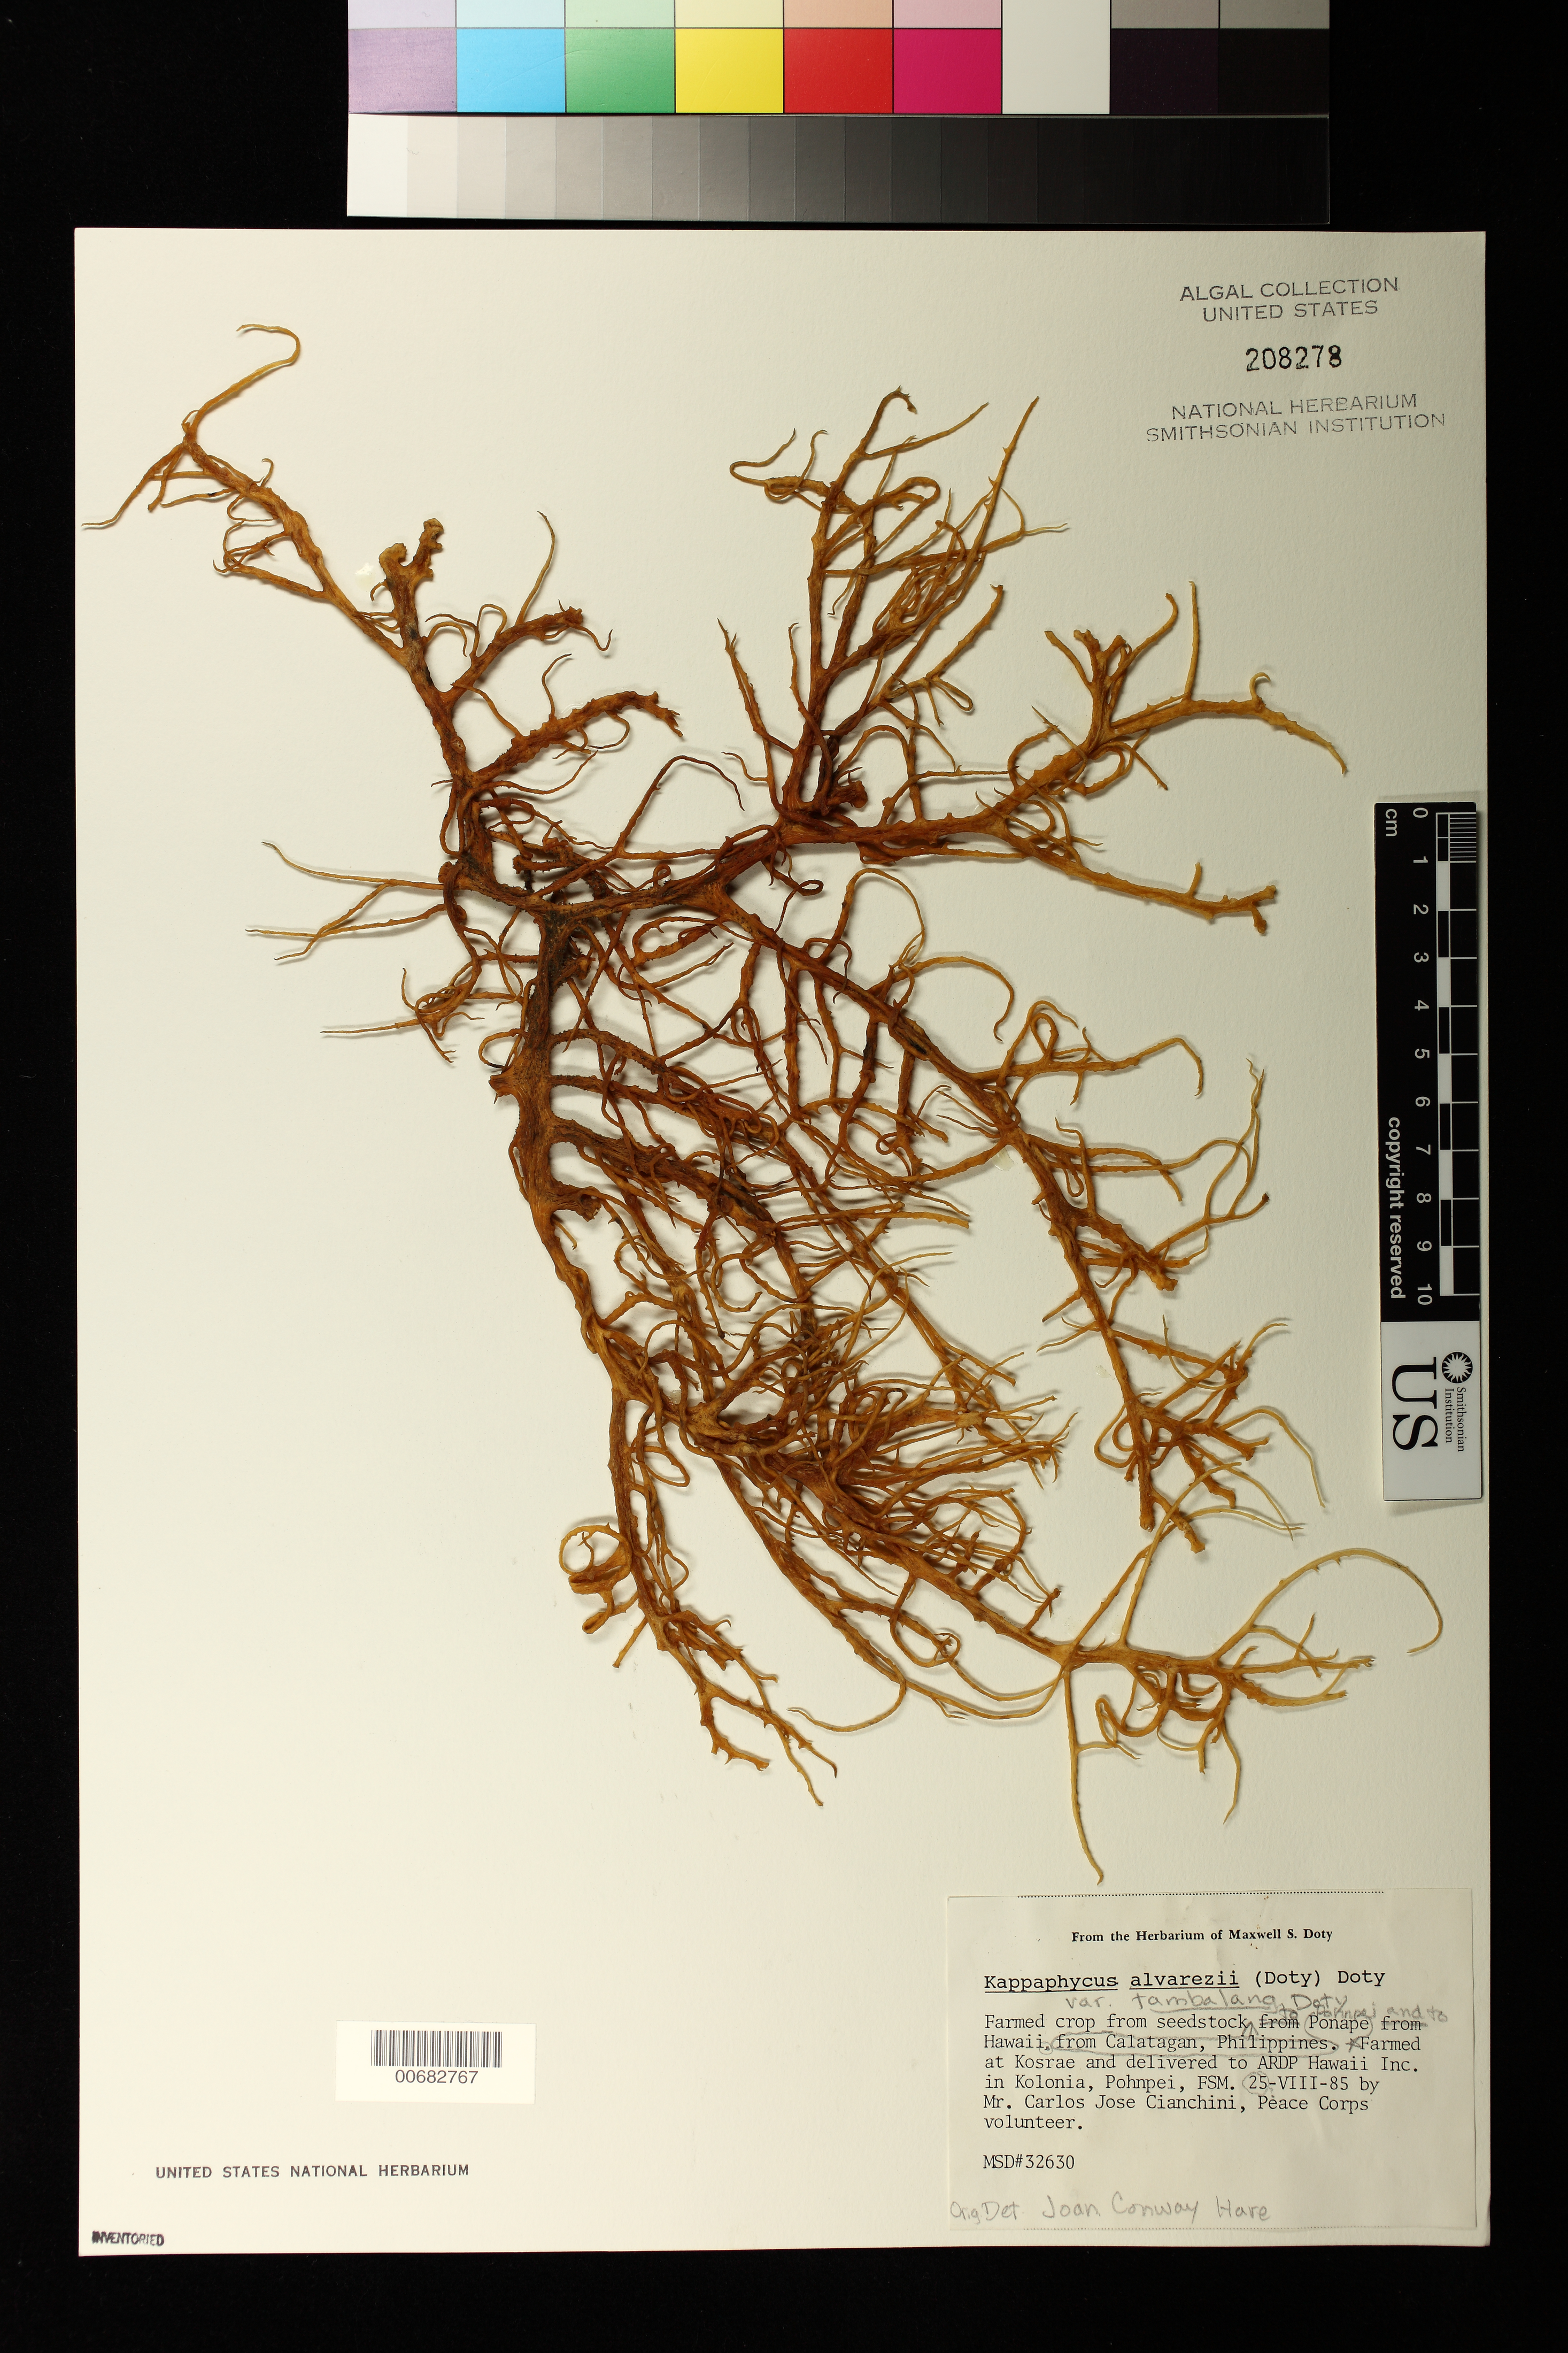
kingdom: Plantae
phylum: Rhodophyta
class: Florideophyceae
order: Gigartinales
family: Solieriaceae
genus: Kappaphycus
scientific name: Kappaphycus alvarezii var. tambalang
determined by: Hare, Joan Conway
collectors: C. Cianchini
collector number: MSD 32630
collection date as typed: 25 Aug 1985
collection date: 1985-08-25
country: Micronesia, Federated States of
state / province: Kosrae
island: Kosrae [Kusaie]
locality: Farmed at Kosrae and delivered to ARDP Hawaii Inc. in Kolonia, Pohnpei, by Mr. Carlos Jose Cianchini, Peace Corps Volunteer; original seedstock from Calatagan, Philippines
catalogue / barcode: US 207278